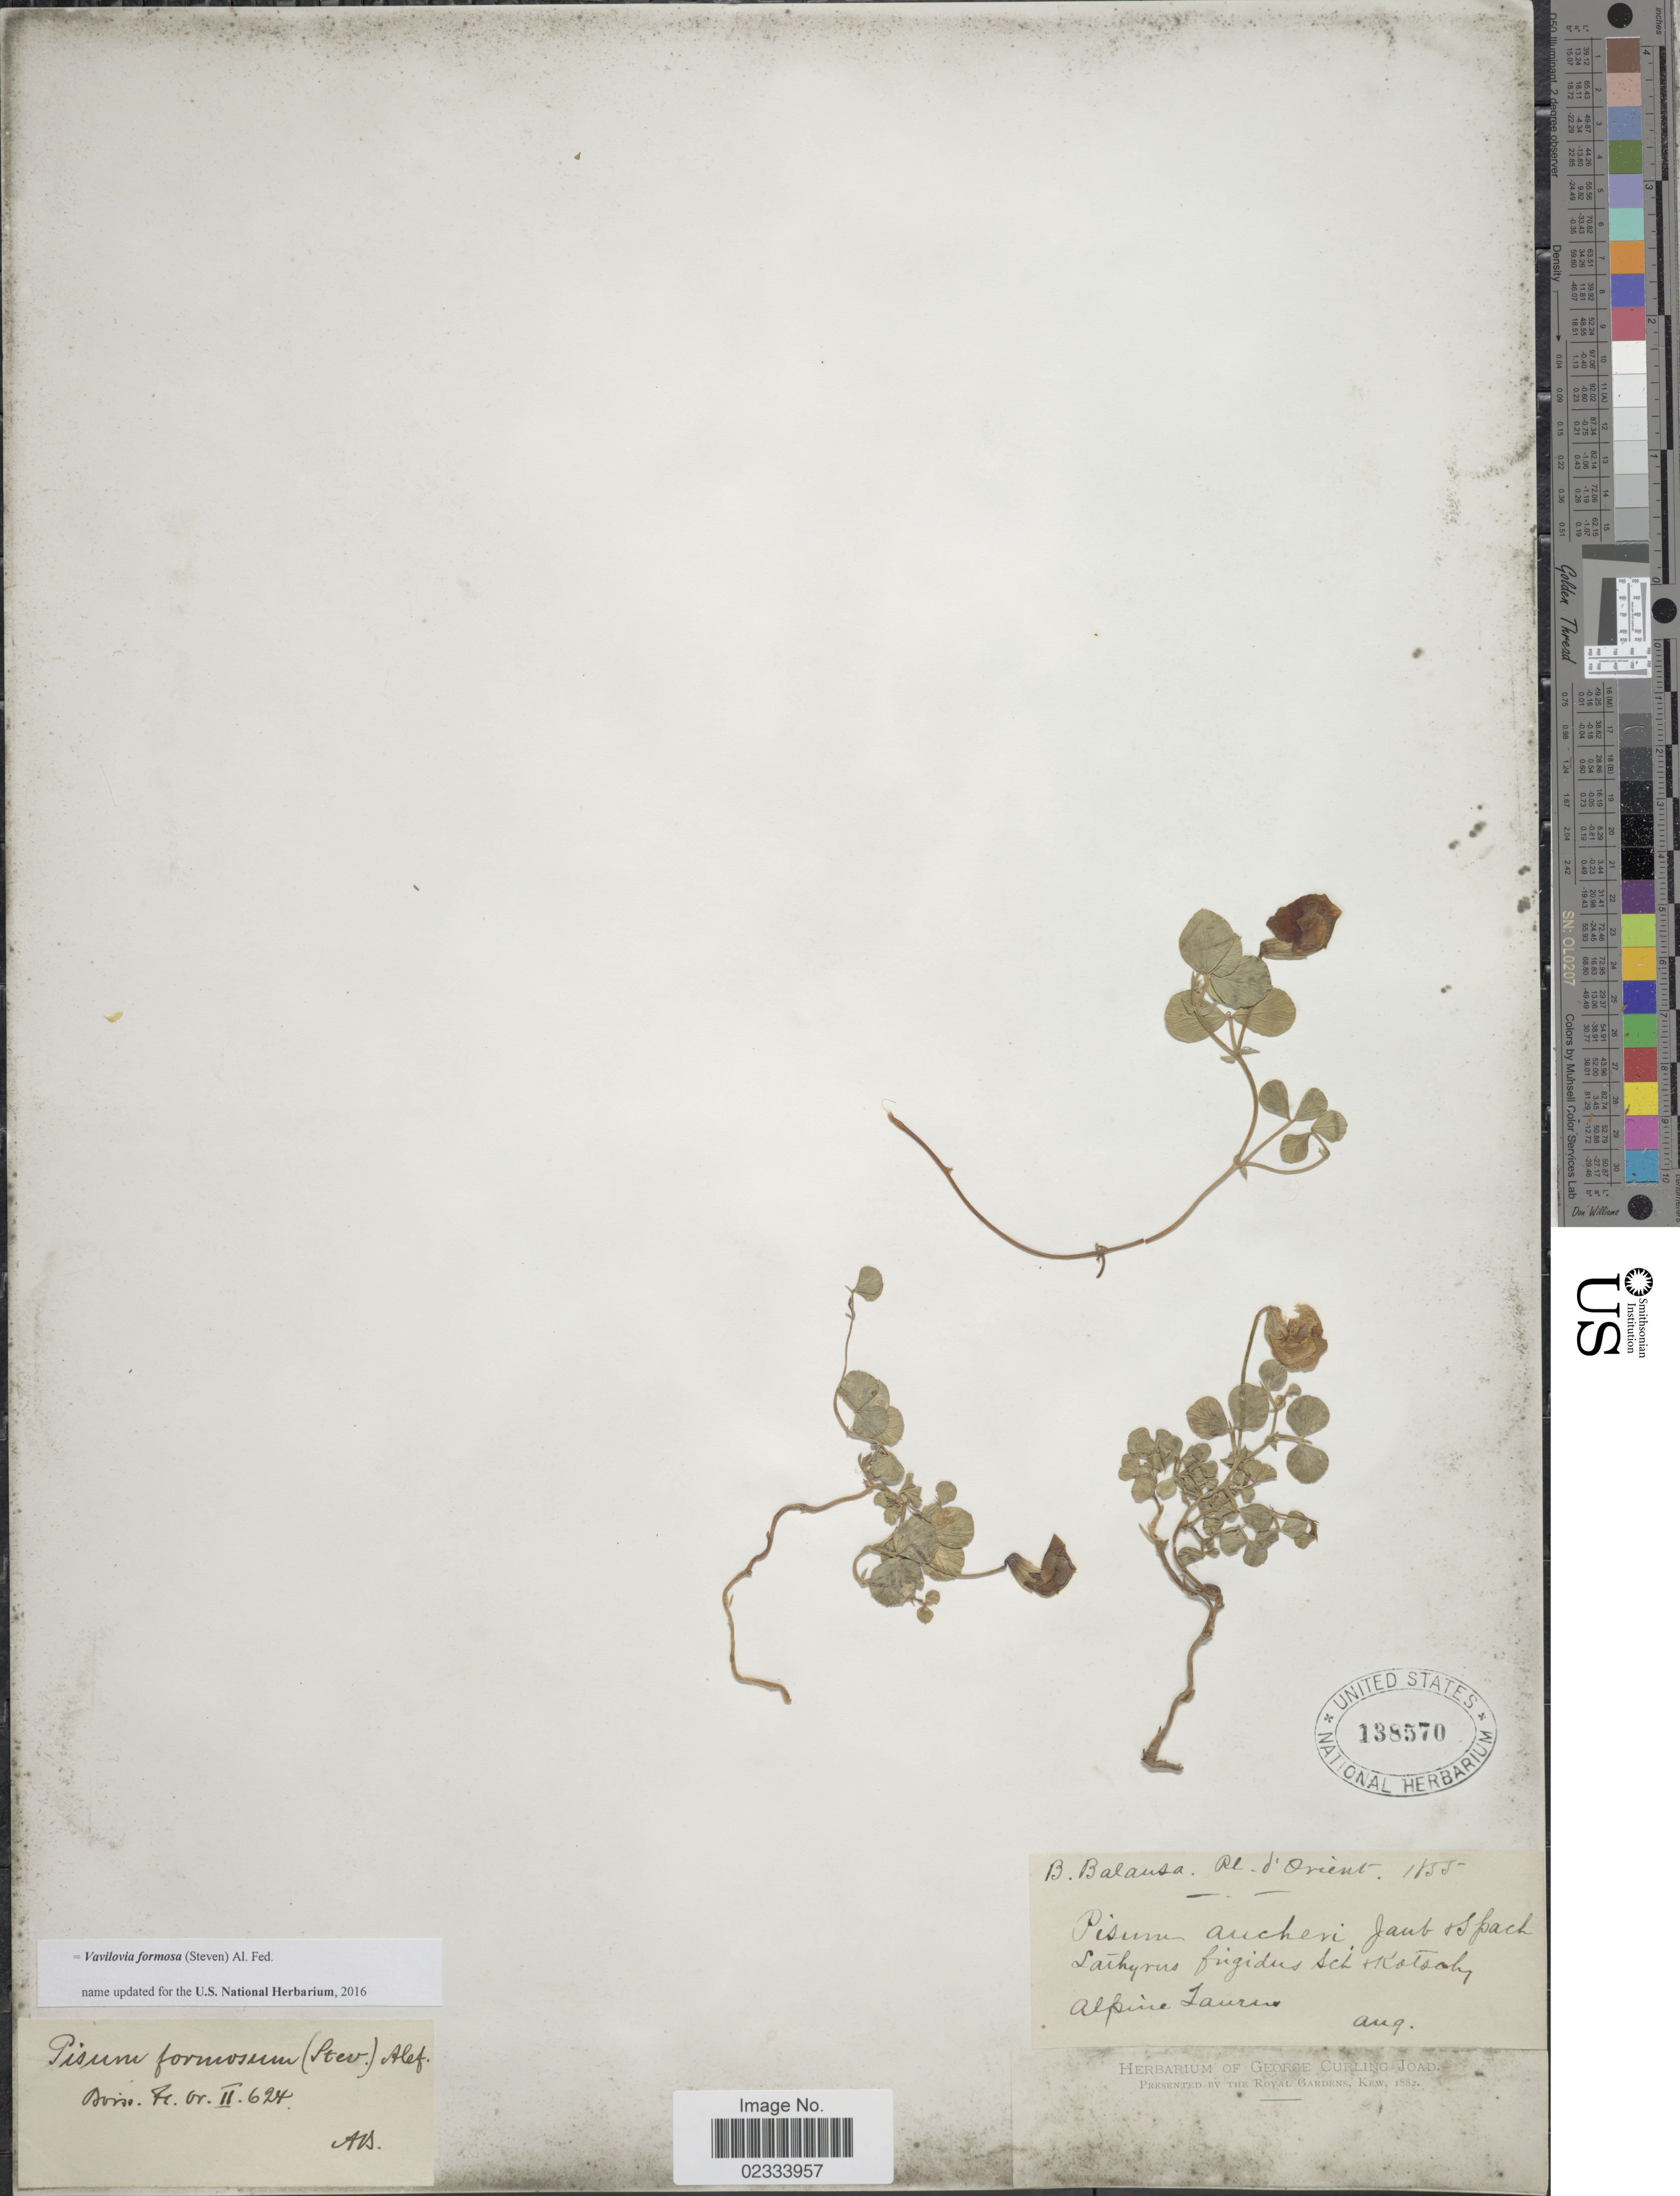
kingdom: Plantae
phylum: Tracheophyta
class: Magnoliopsida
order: Fabales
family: Fabaceae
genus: Vavilovia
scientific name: Vavilovia formosa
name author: (Steven) Al. Fed.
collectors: B. Balansa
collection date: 1855-08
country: Turkey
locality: D'Orient, Alpine Taurus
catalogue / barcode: US 138570